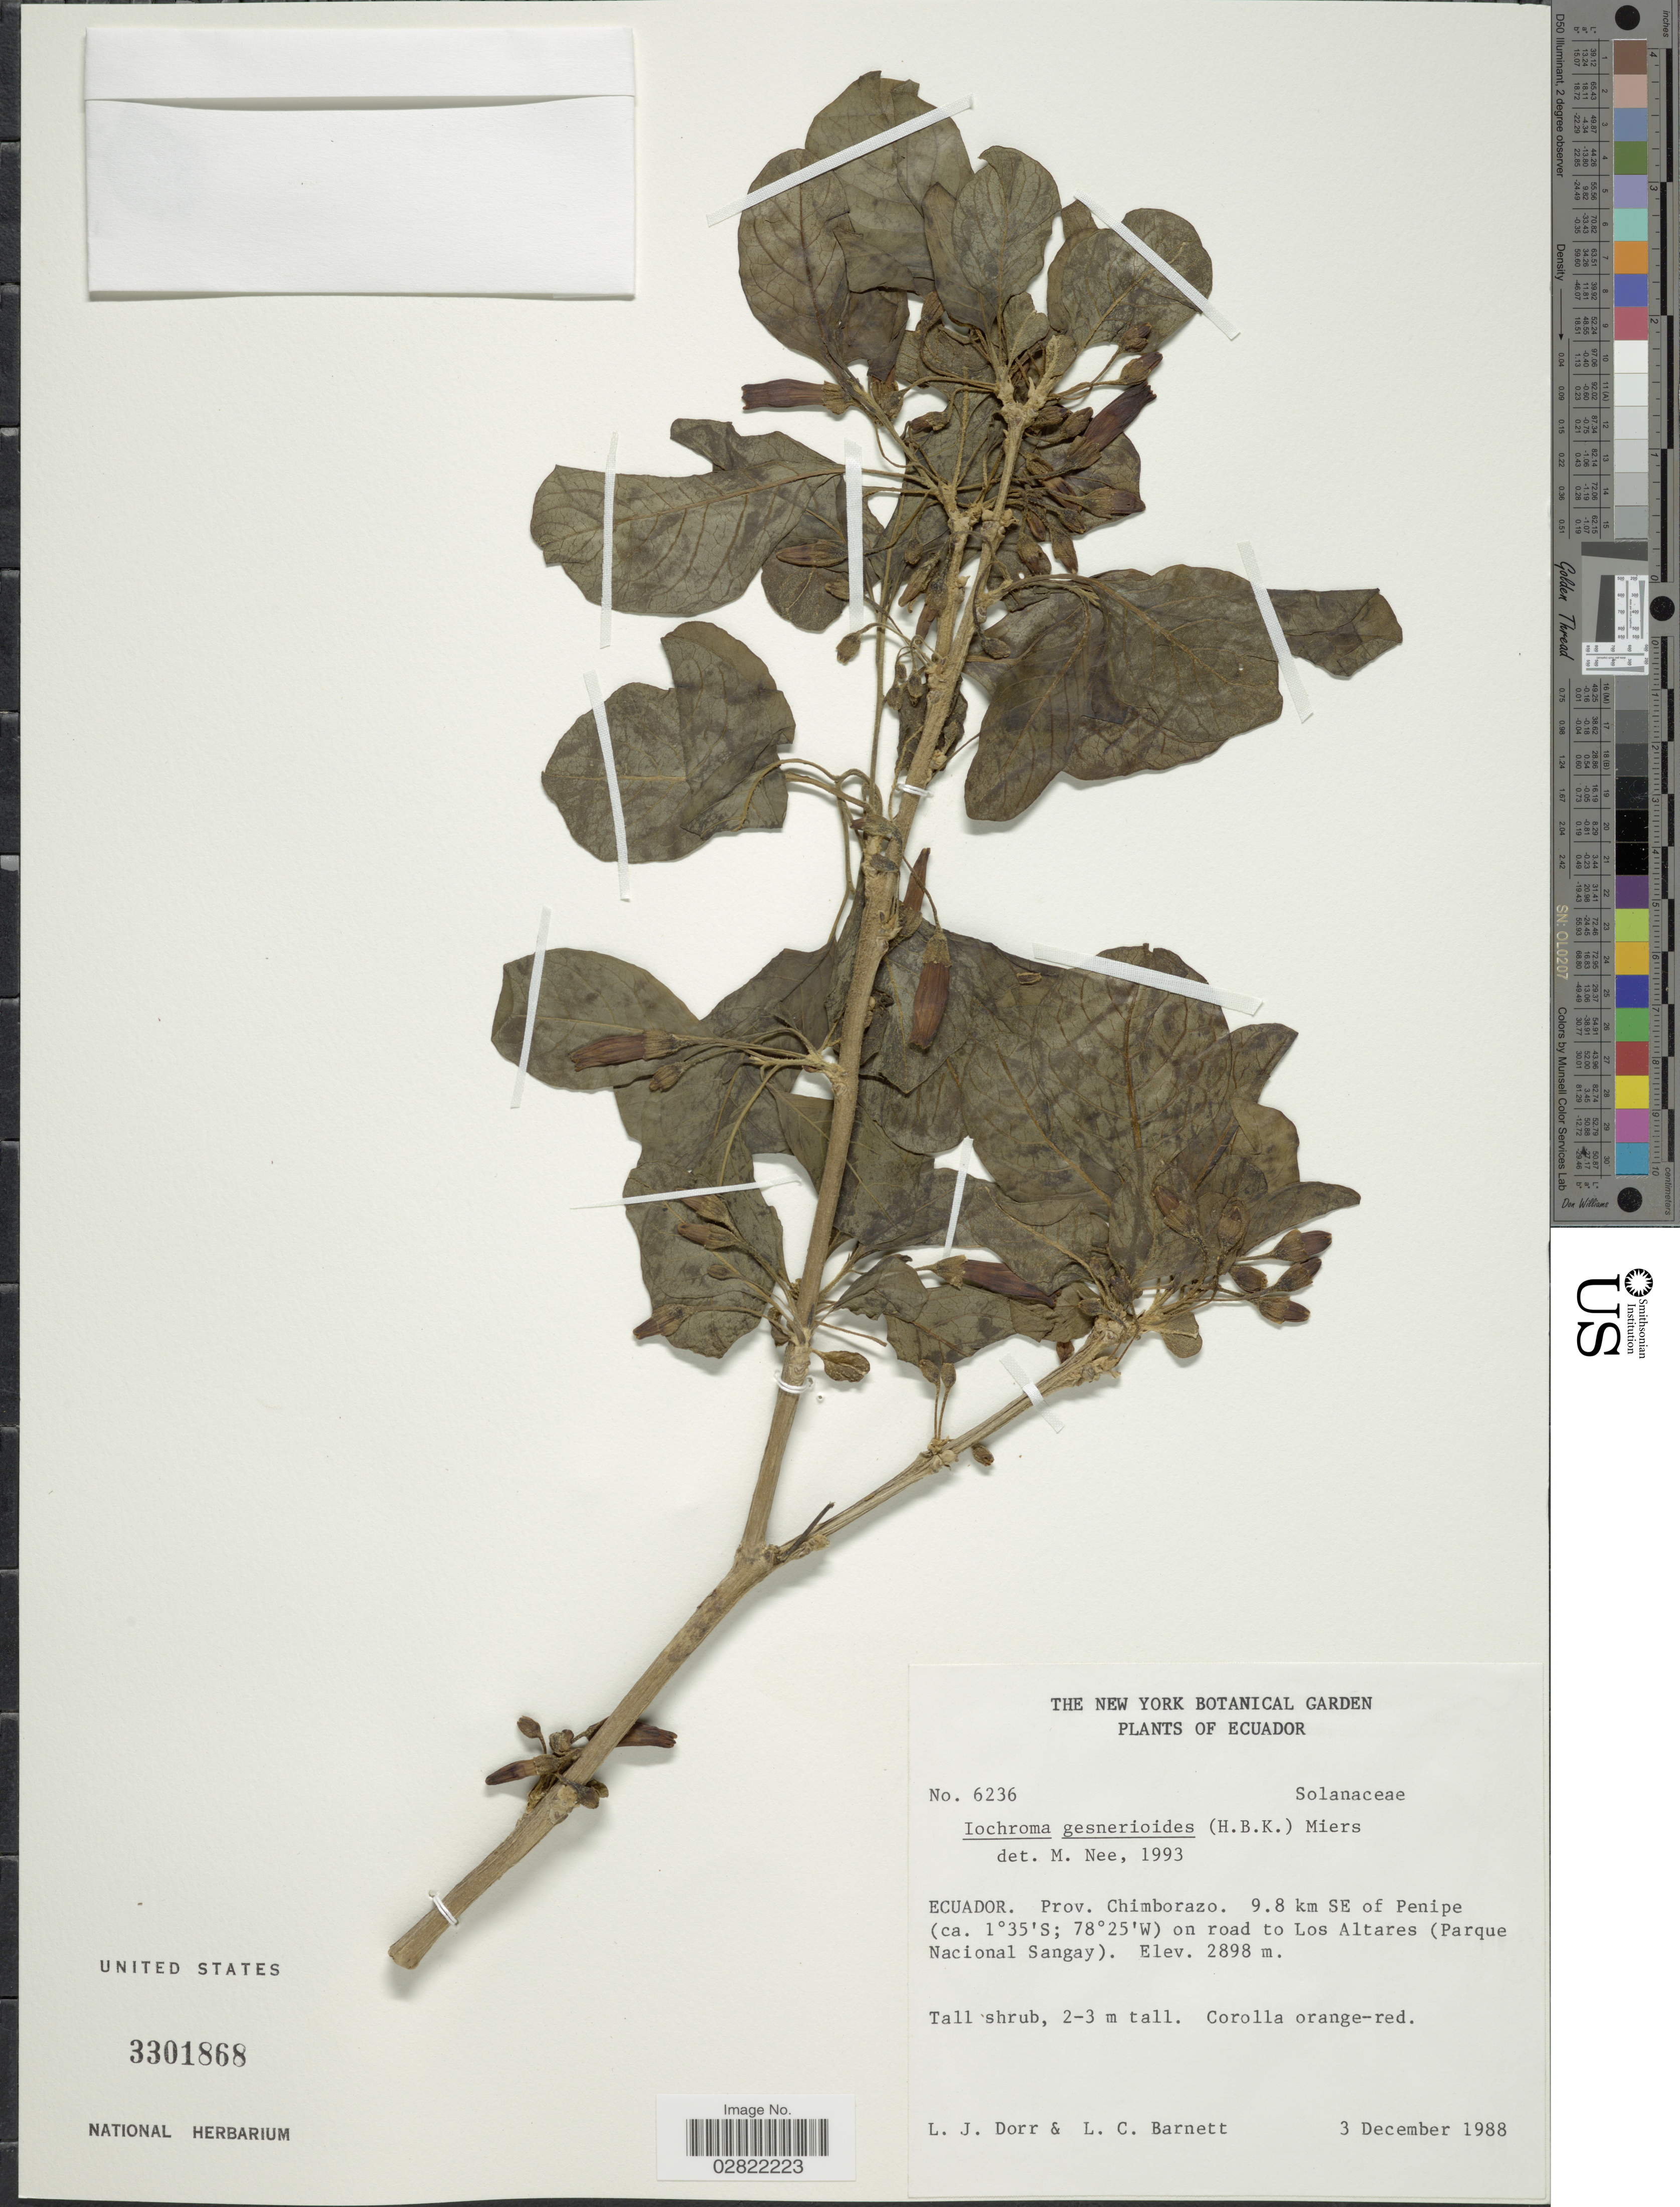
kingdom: Plantae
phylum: Tracheophyta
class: Magnoliopsida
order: Solanales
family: Solanaceae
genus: Iochroma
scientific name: Iochroma gesnerioides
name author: (Kunth) Miers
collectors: L. J. Dorr & L. C. Barnett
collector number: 6236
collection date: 1988-12-03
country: Ecuador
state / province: Chimborazo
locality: Prov. Chimborazo, 9.8 km SE of Penipe, on road to Los Altares (Parque Nacional Sangay).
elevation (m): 2898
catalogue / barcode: US 3301868